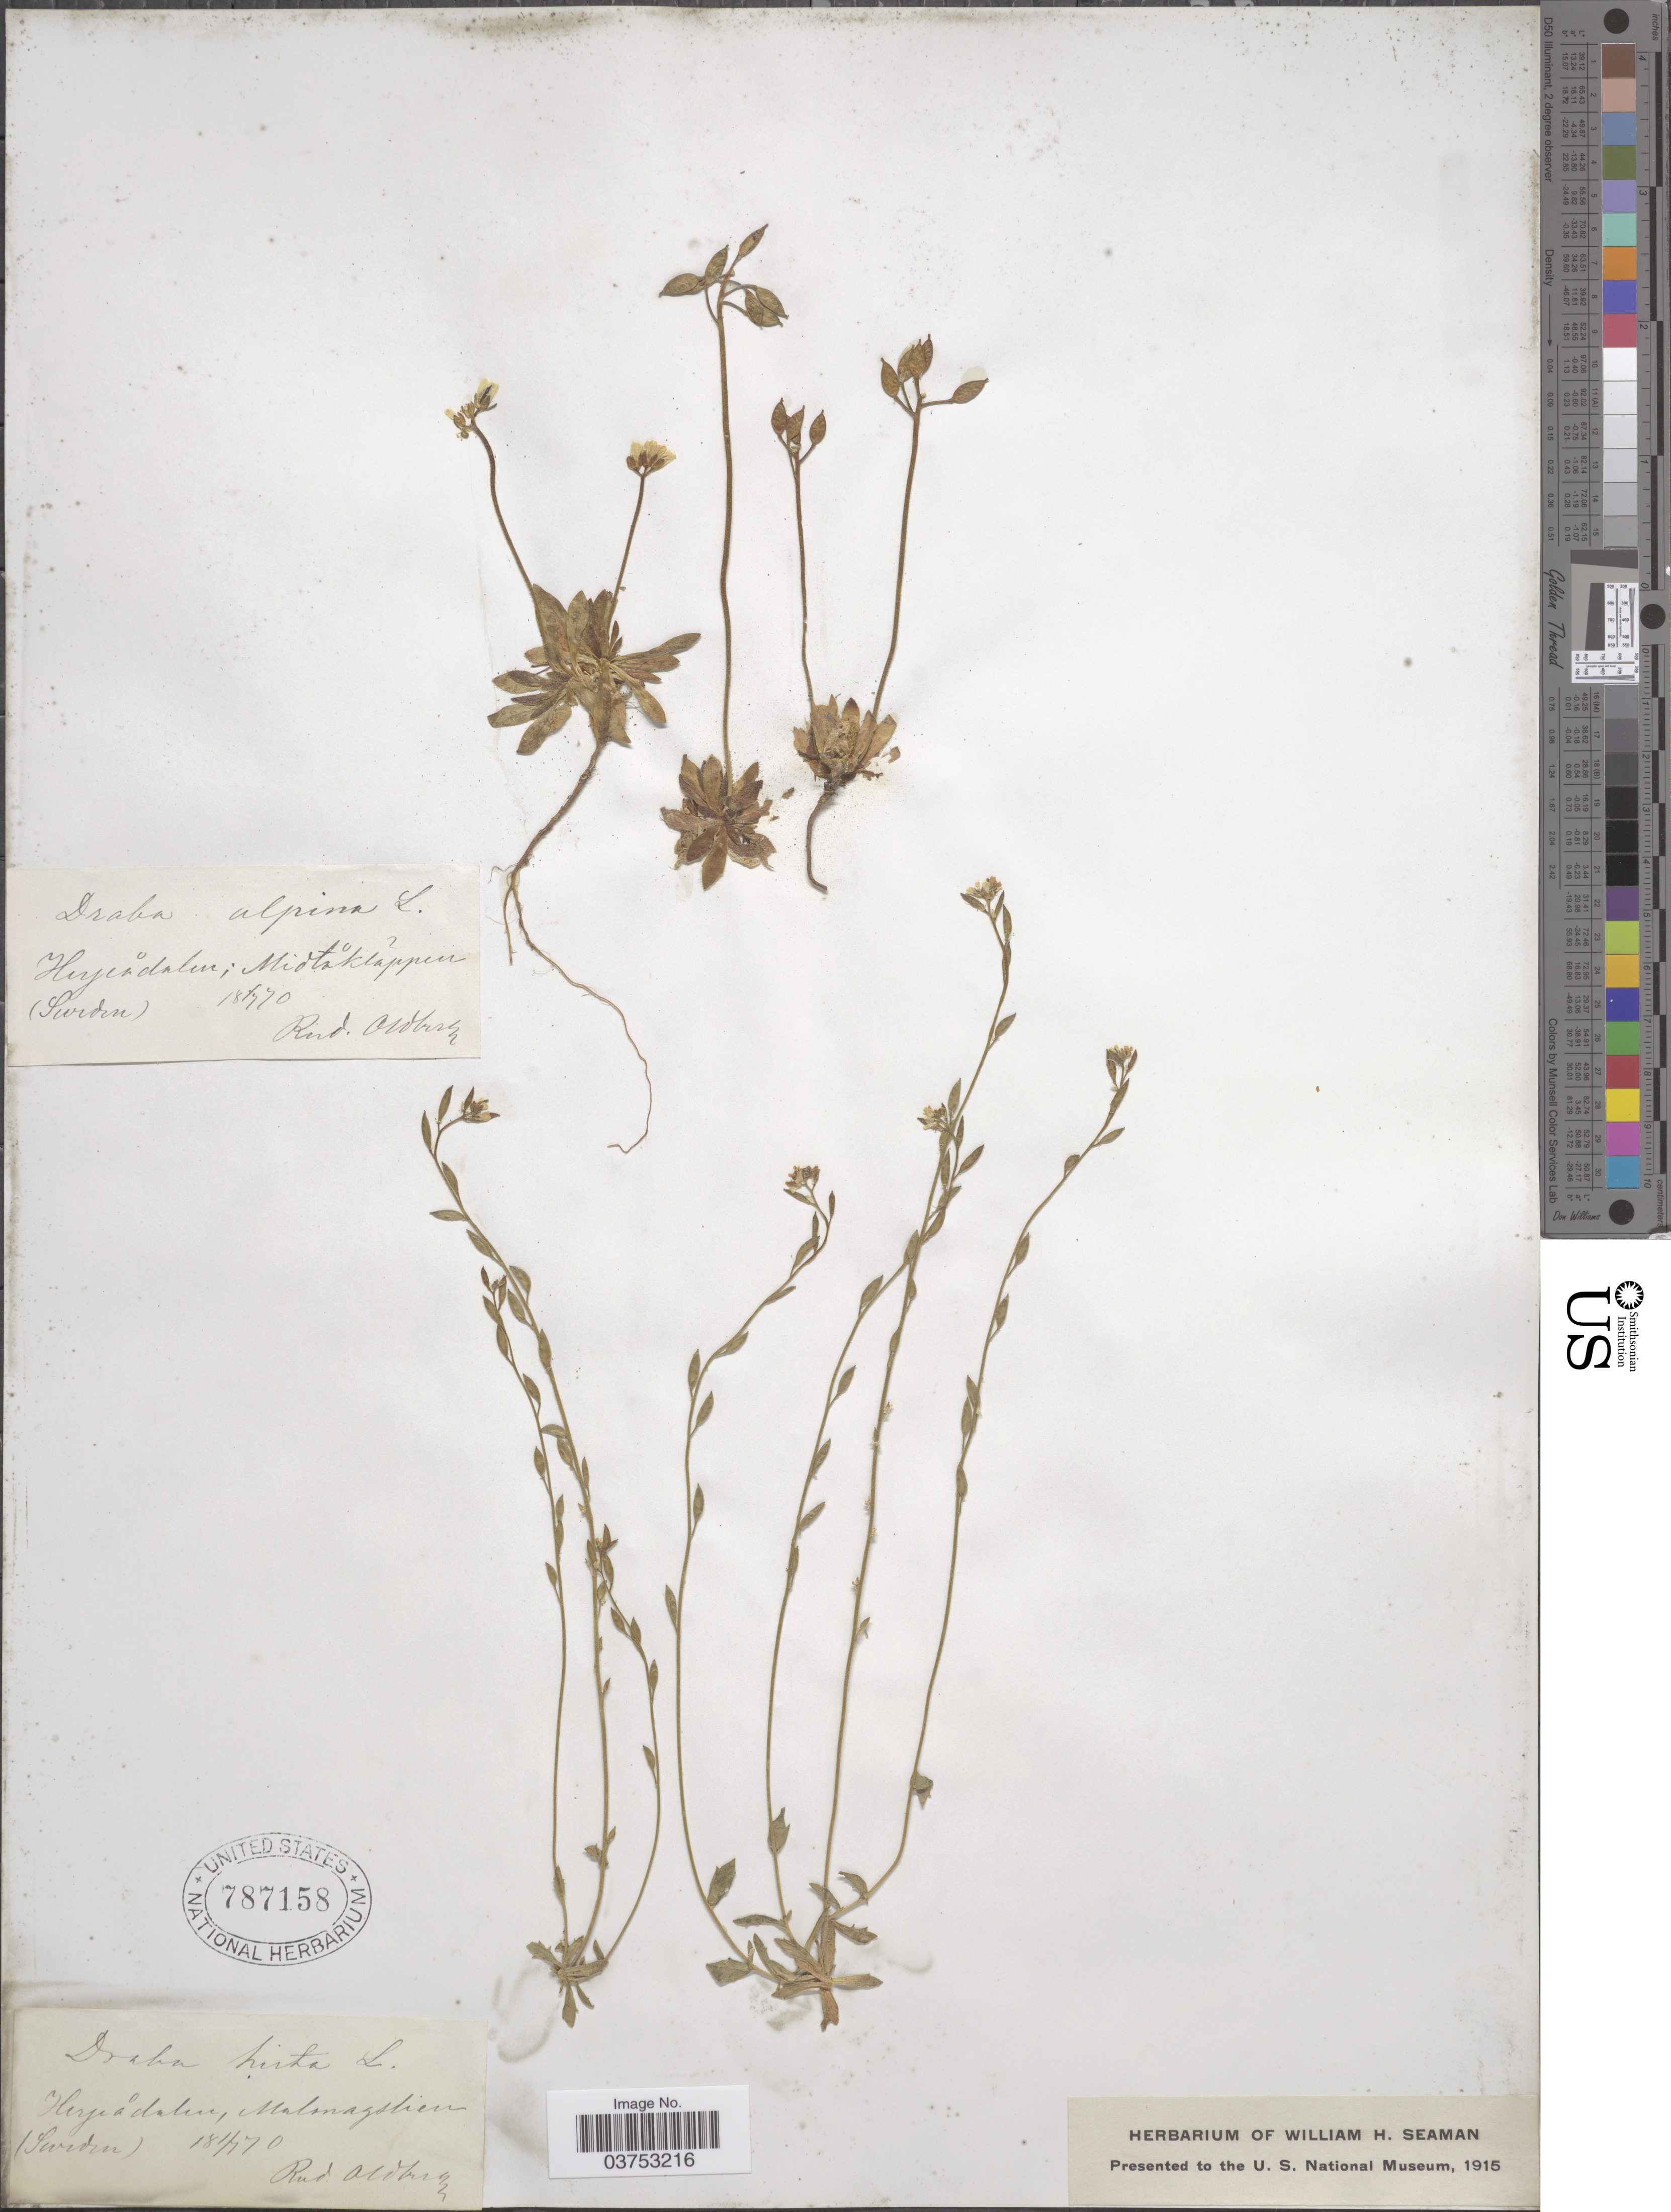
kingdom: Plantae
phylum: Tracheophyta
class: Magnoliopsida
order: Brassicales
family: Brassicaceae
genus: Draba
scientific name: Draba hirta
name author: L.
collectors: R. Oldberg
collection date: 1870-07-01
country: Sweden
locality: Herjedalen; Midtåklappen. Malmagslien. [interpreted]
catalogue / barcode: US 787158